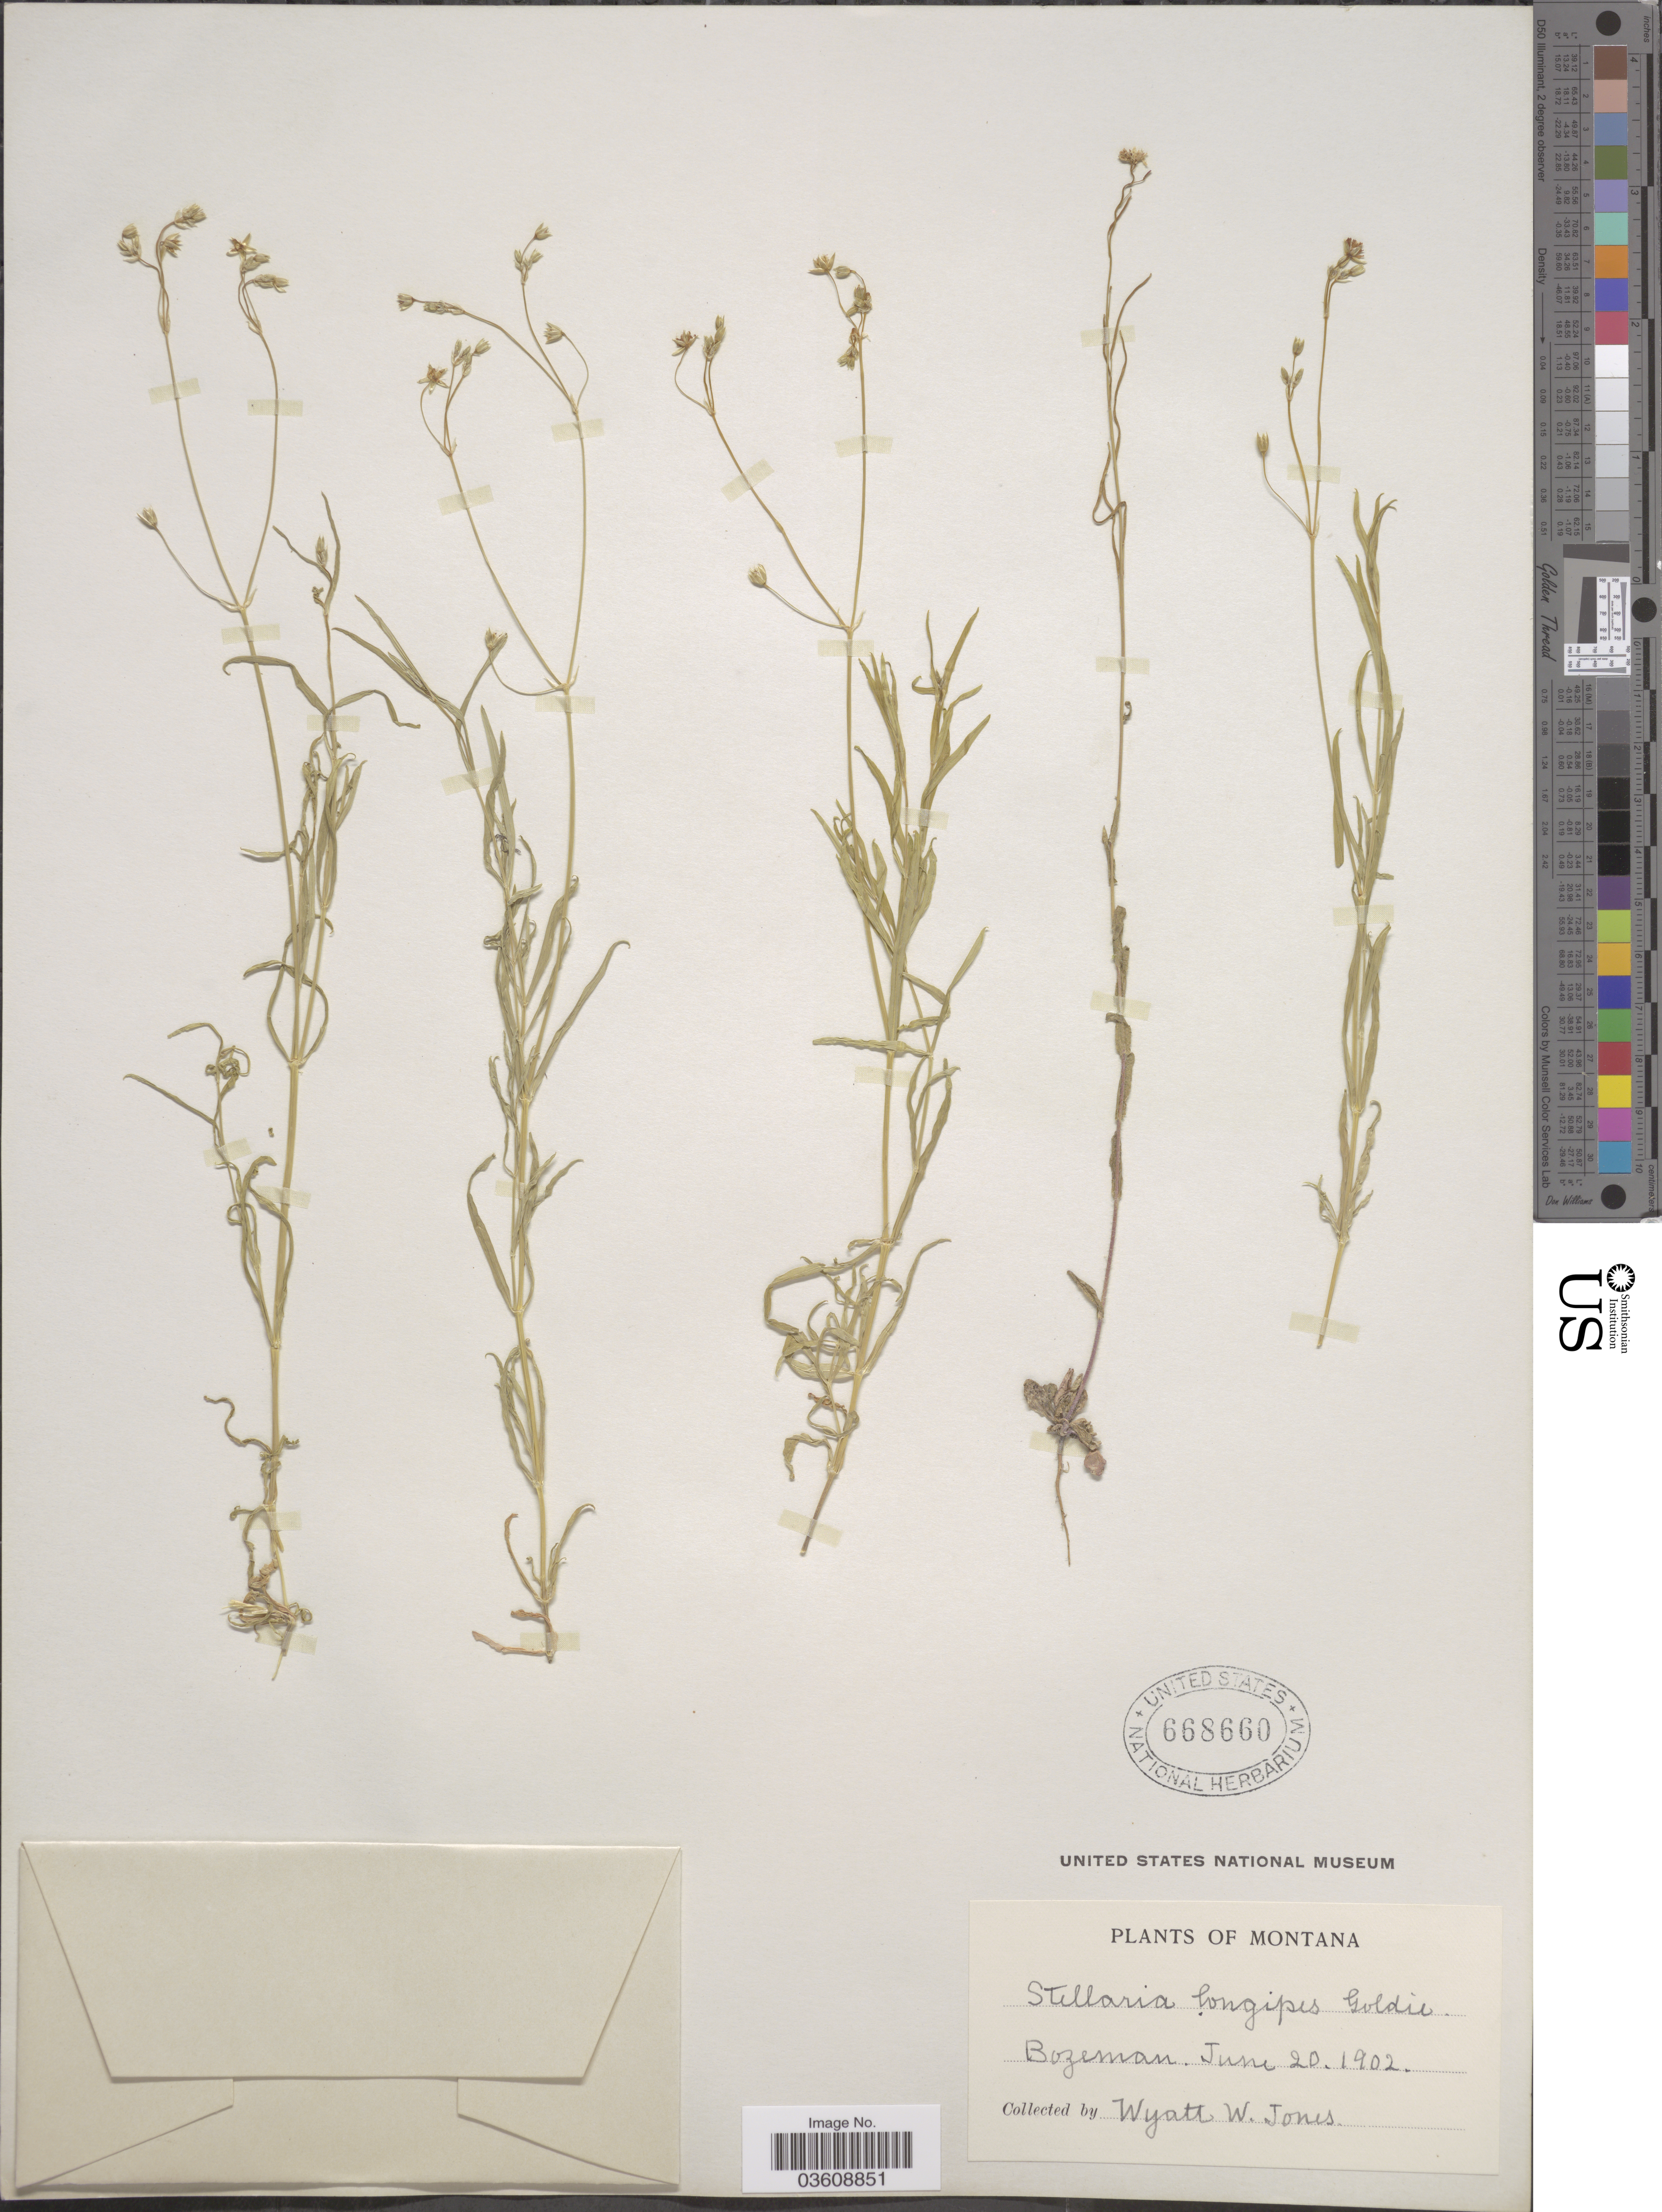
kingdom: Plantae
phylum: Tracheophyta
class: Magnoliopsida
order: Caryophyllales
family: Caryophyllaceae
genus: Stellaria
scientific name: Stellaria longipes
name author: Goldie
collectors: W. W. Jones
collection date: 1902-06-20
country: United States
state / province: Montana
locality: Bozeman.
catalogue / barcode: US 668660